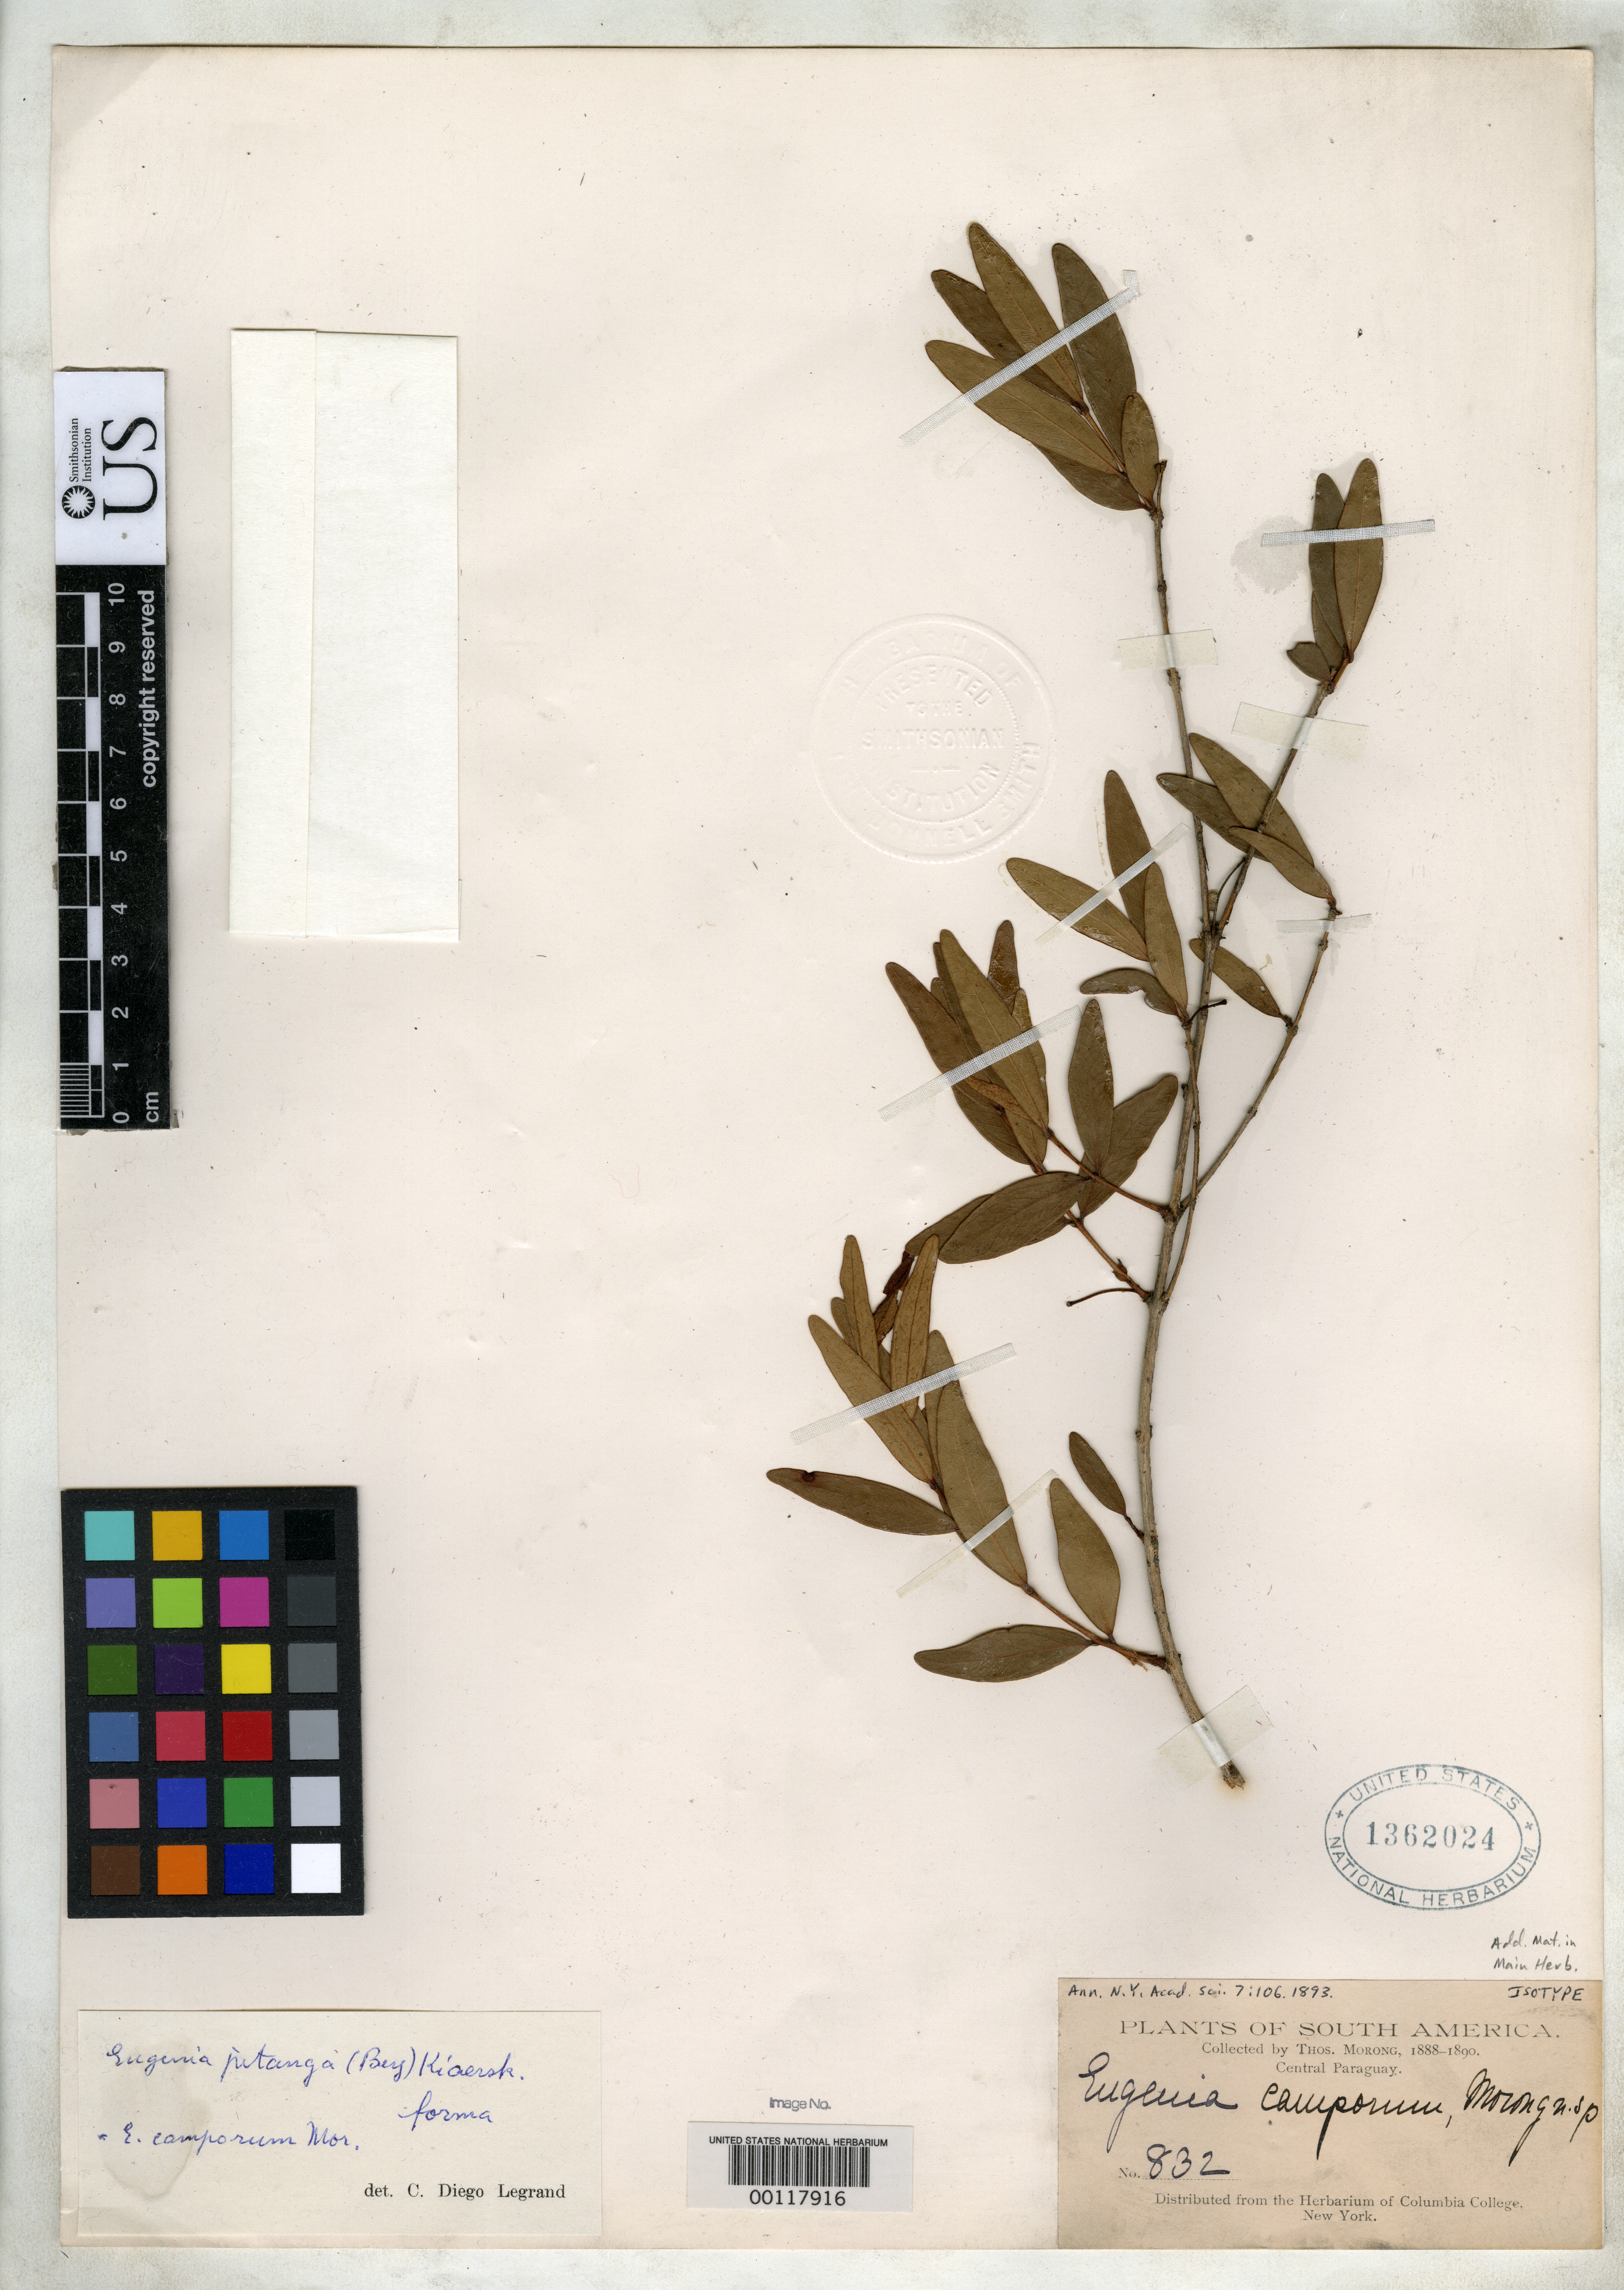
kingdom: Plantae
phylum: Tracheophyta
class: Magnoliopsida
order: Myrtales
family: Myrtaceae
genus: Eugenia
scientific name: Eugenia camporum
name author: Morong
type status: Isotype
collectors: T. Morong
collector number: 832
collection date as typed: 1888 to -- --- 1890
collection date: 1888/1890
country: Paraguay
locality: Central Paraguay.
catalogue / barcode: US 1362024